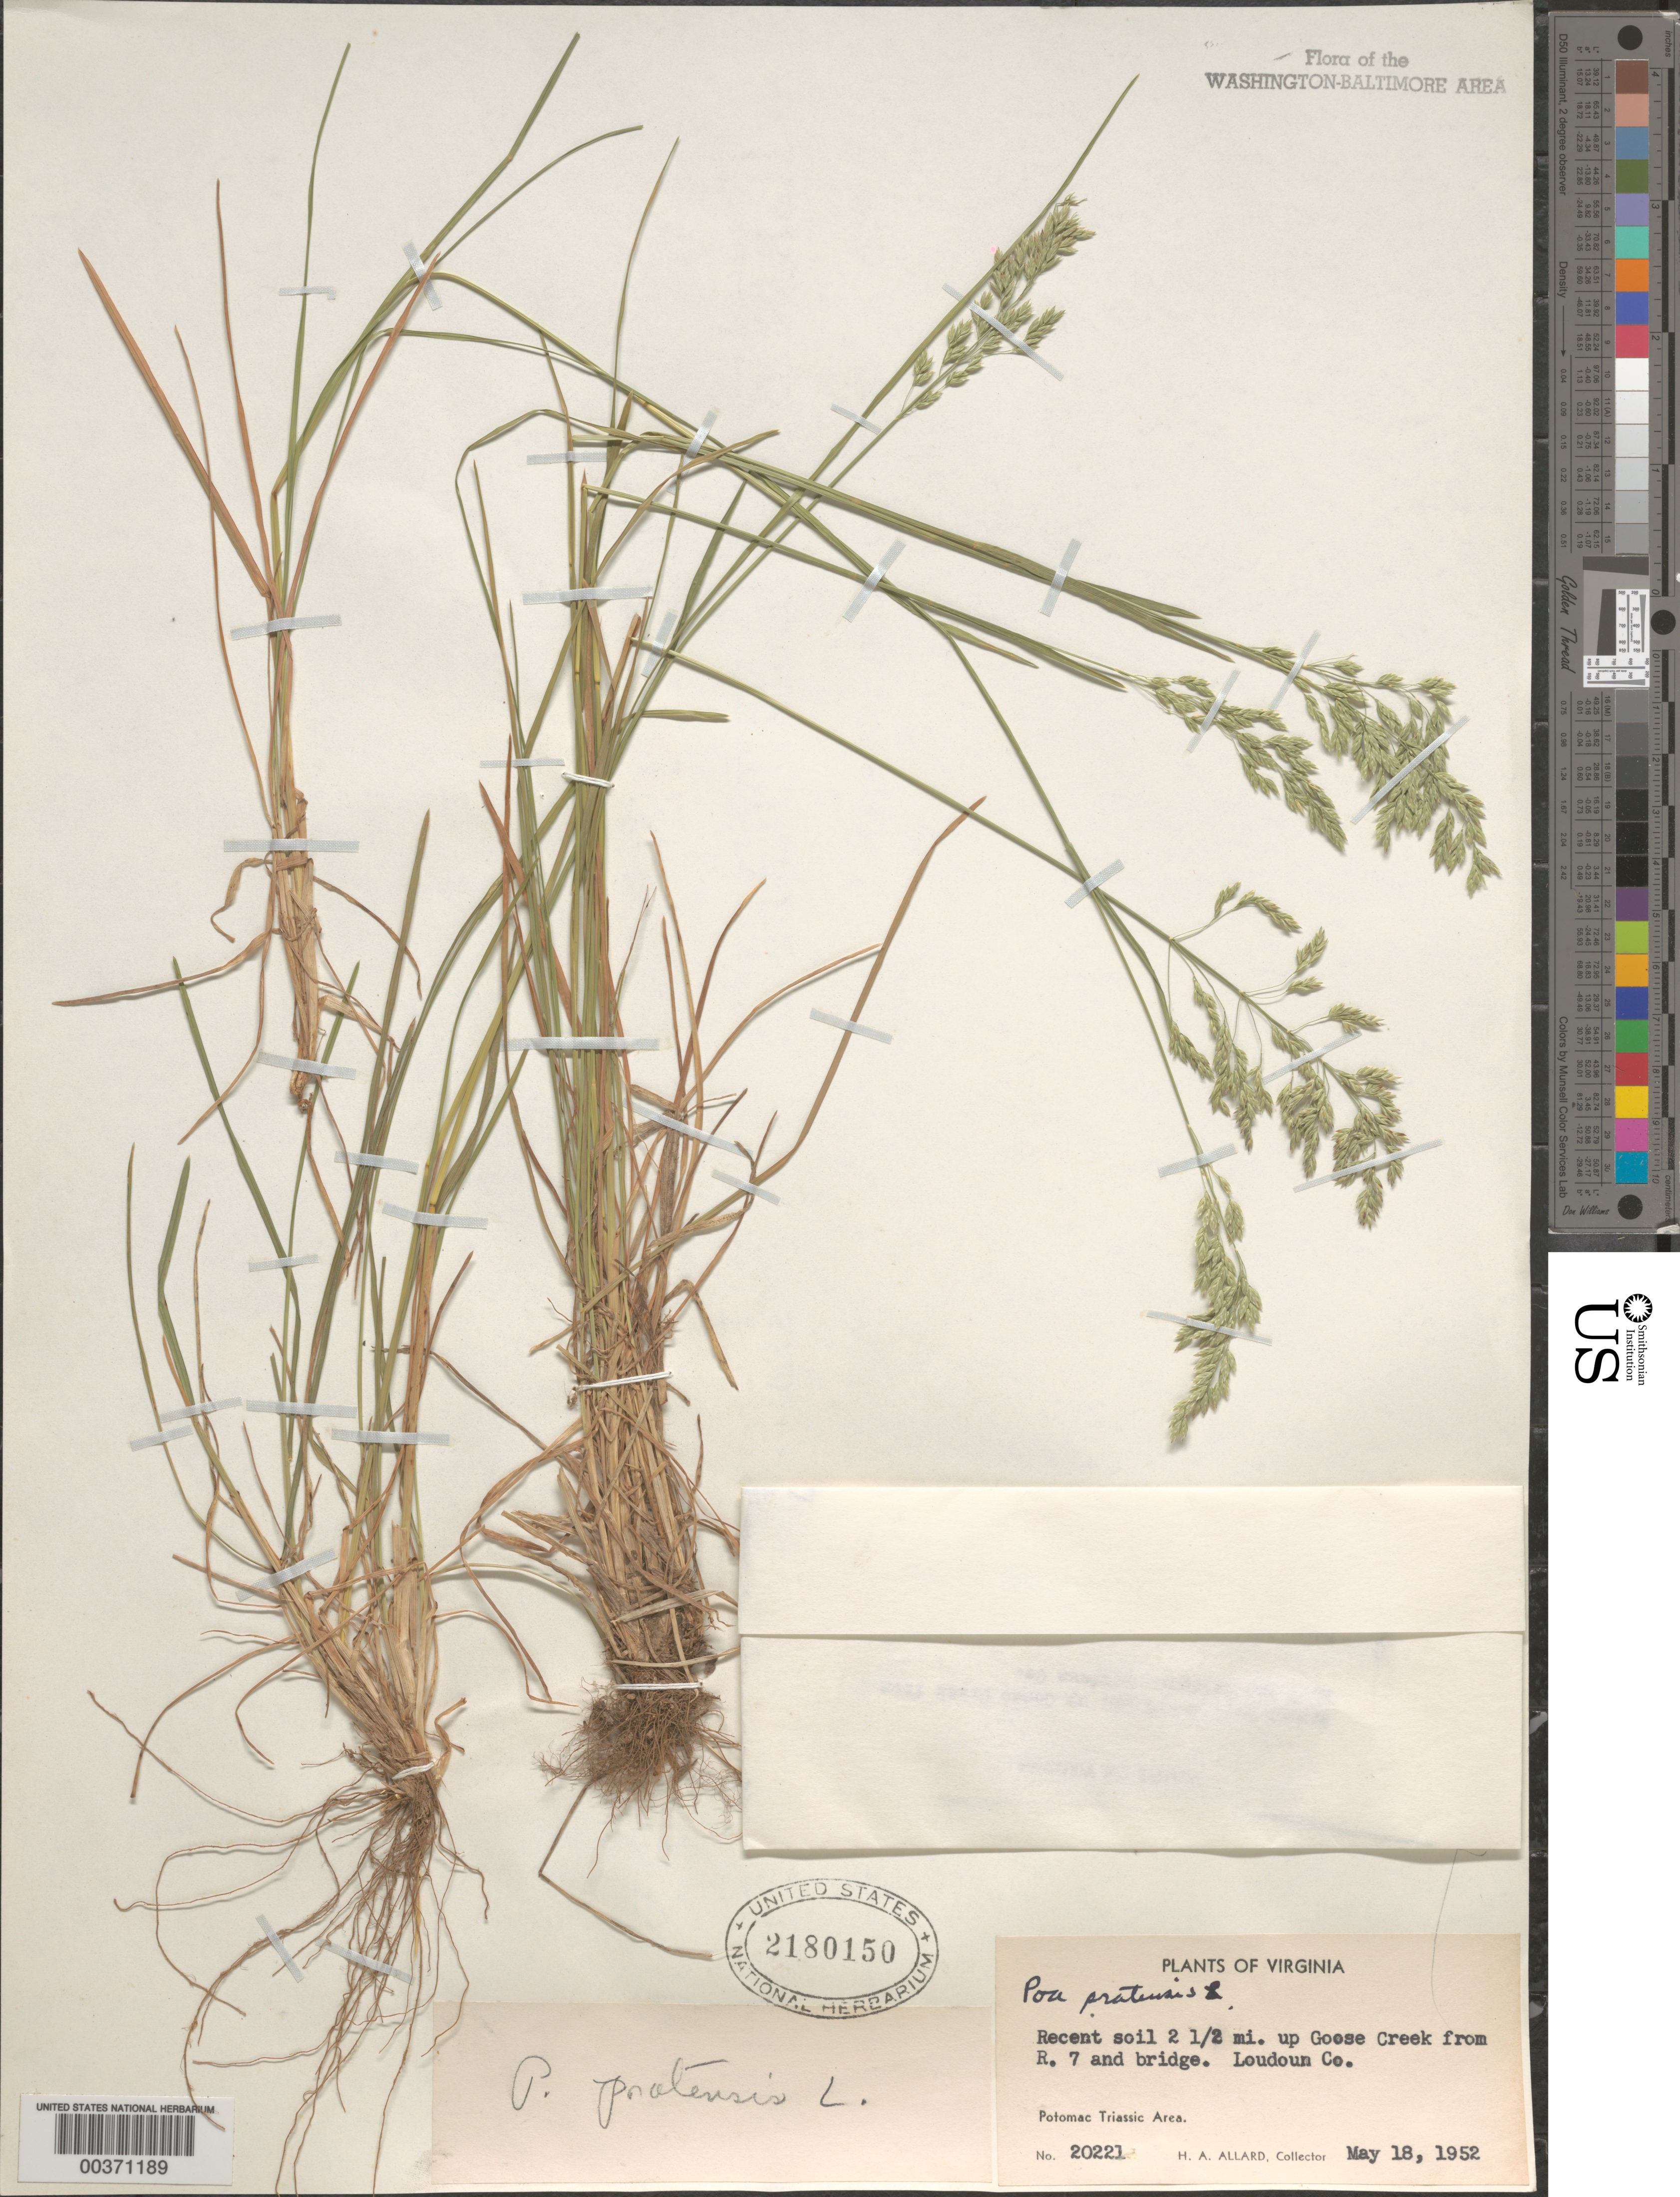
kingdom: Plantae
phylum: Tracheophyta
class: Liliopsida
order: Poales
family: Poaceae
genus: Poa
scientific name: Poa pratensis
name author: L.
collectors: H. A. Allard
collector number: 20221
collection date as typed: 18 May 1952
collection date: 1952-05-18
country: United States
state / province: Virginia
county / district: Loudoun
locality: Upstream from Route 7 on Goose Creek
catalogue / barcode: US 2180150